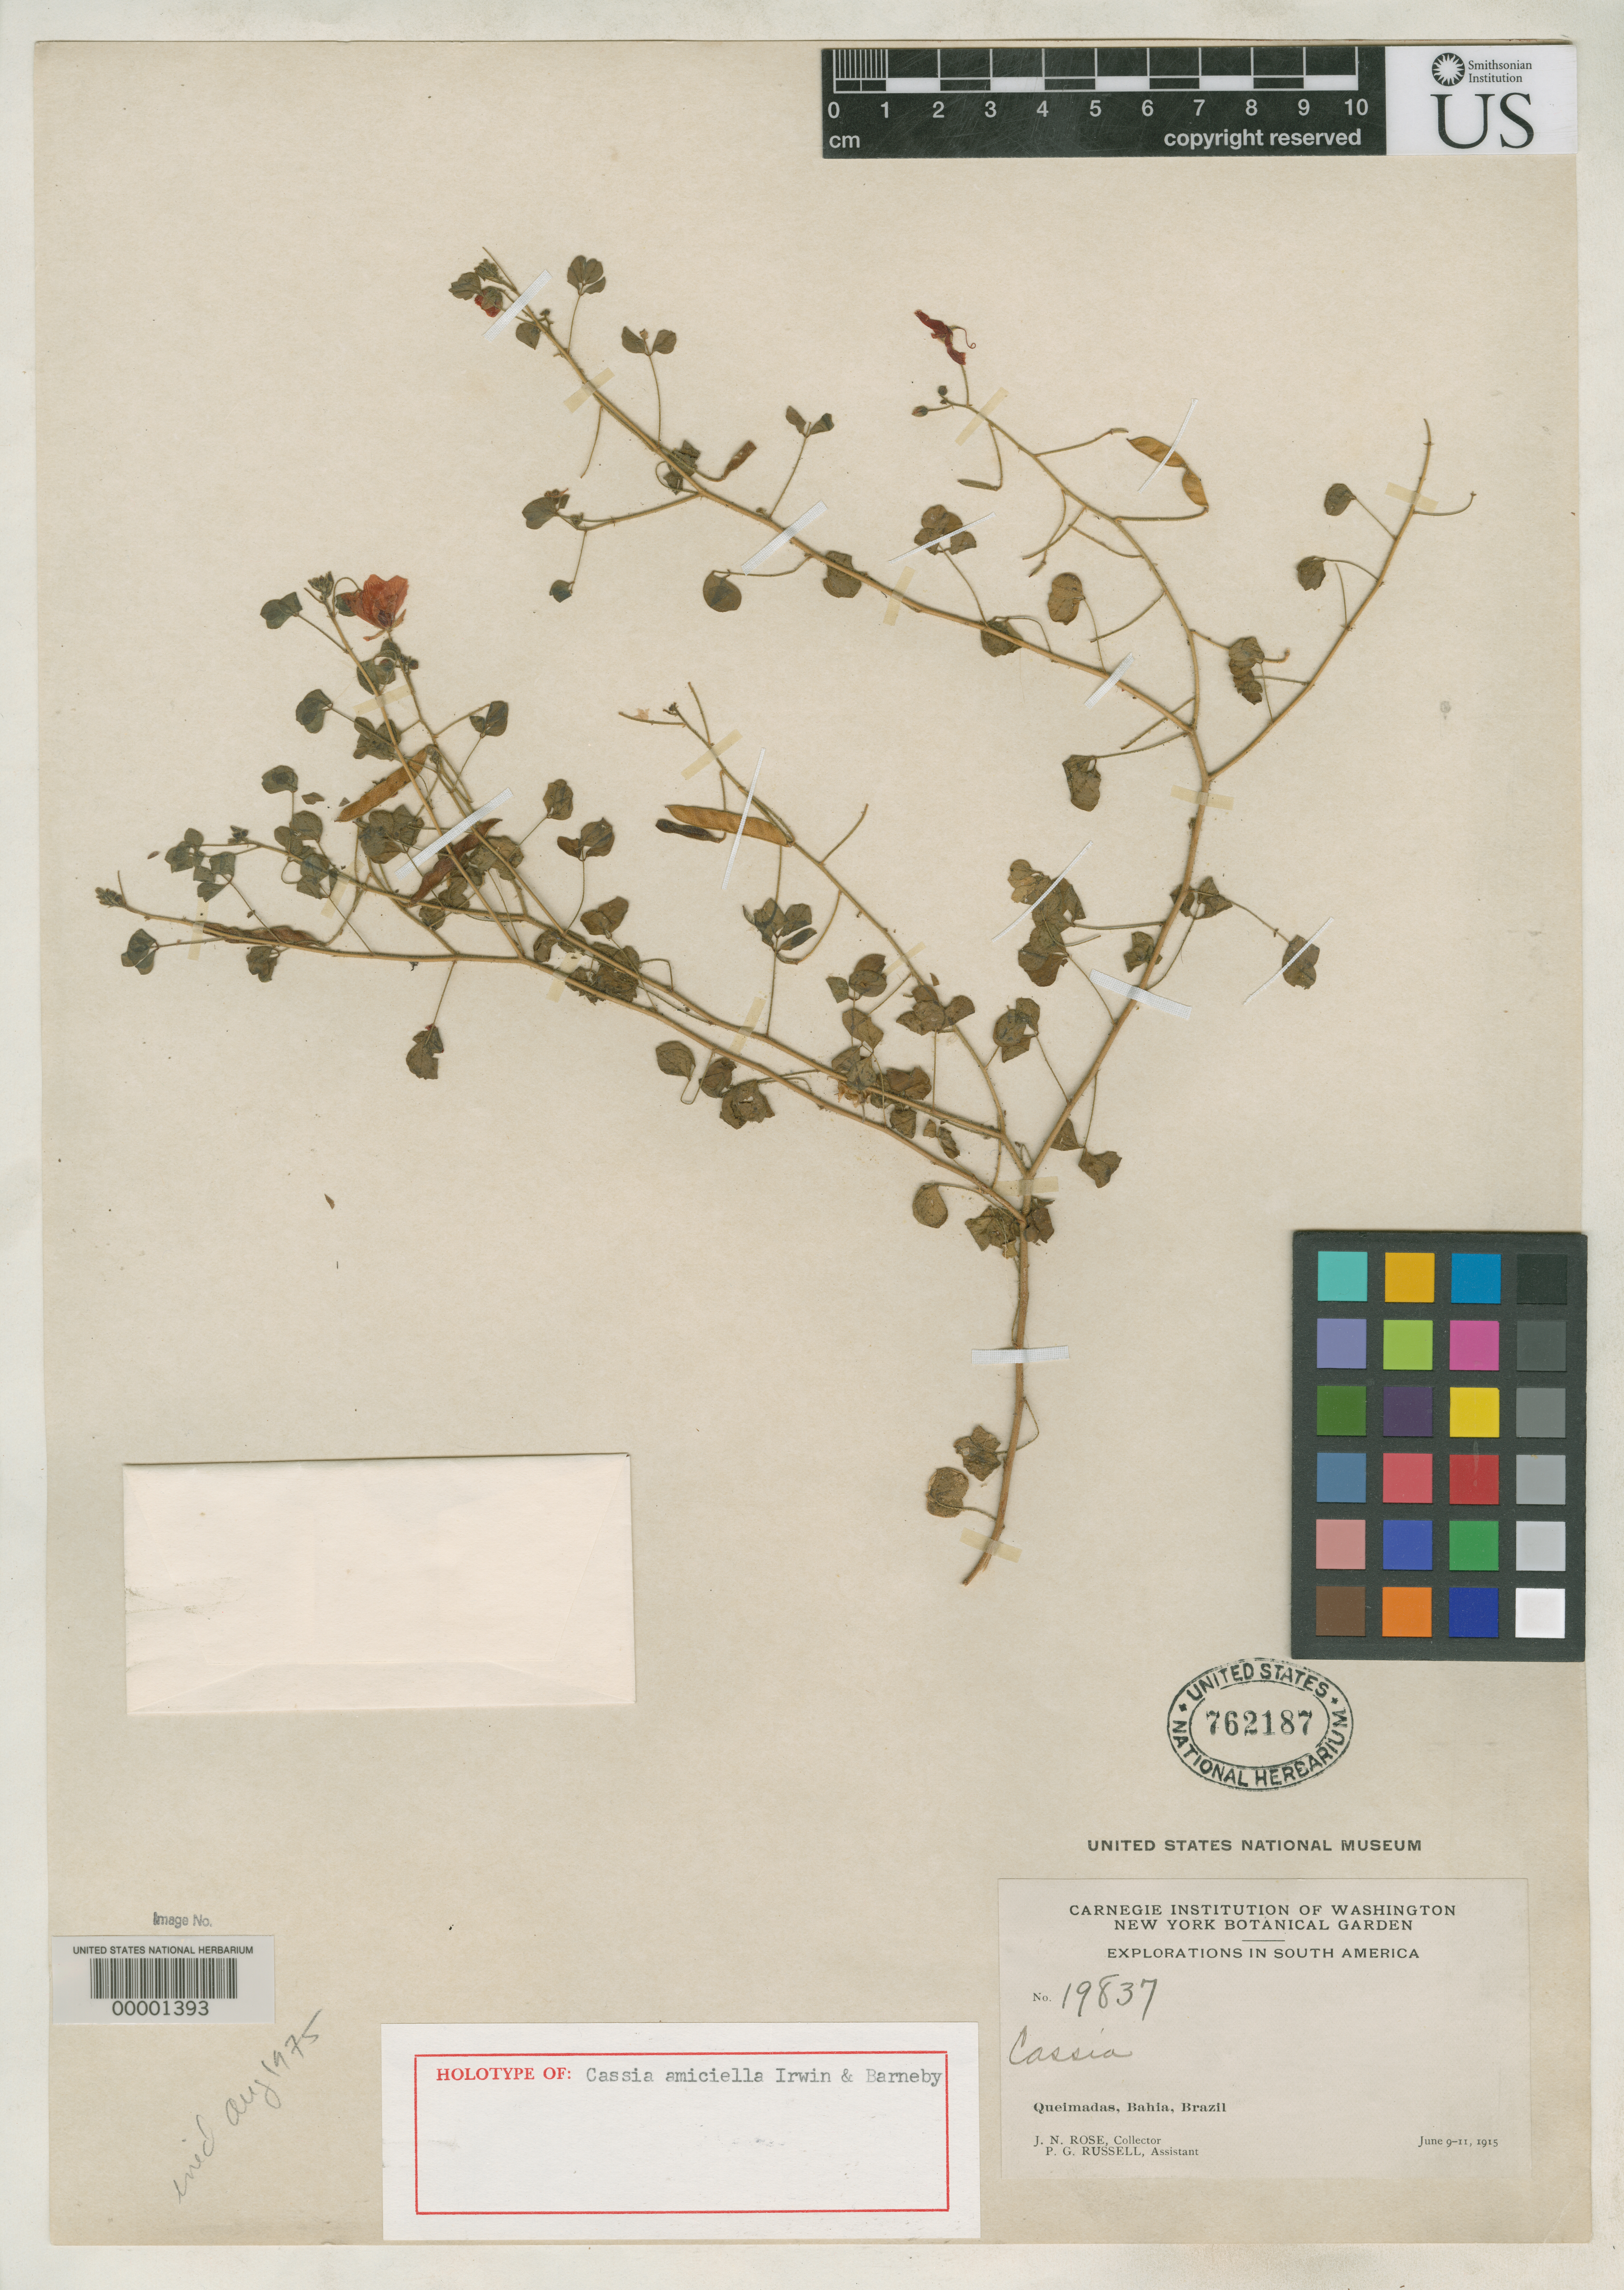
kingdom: Plantae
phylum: Tracheophyta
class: Magnoliopsida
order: Fabales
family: Fabaceae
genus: Cassia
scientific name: Cassia amiciella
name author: H.S. Irwin & Barneby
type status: Holotype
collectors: J. N. Rose & P. G. Russell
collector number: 19837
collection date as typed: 09 Jun 1915 to 11 Jun 1915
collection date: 1915-06-09/1915-06-11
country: Brazil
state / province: Bahia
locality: Queimadas.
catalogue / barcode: US 762187